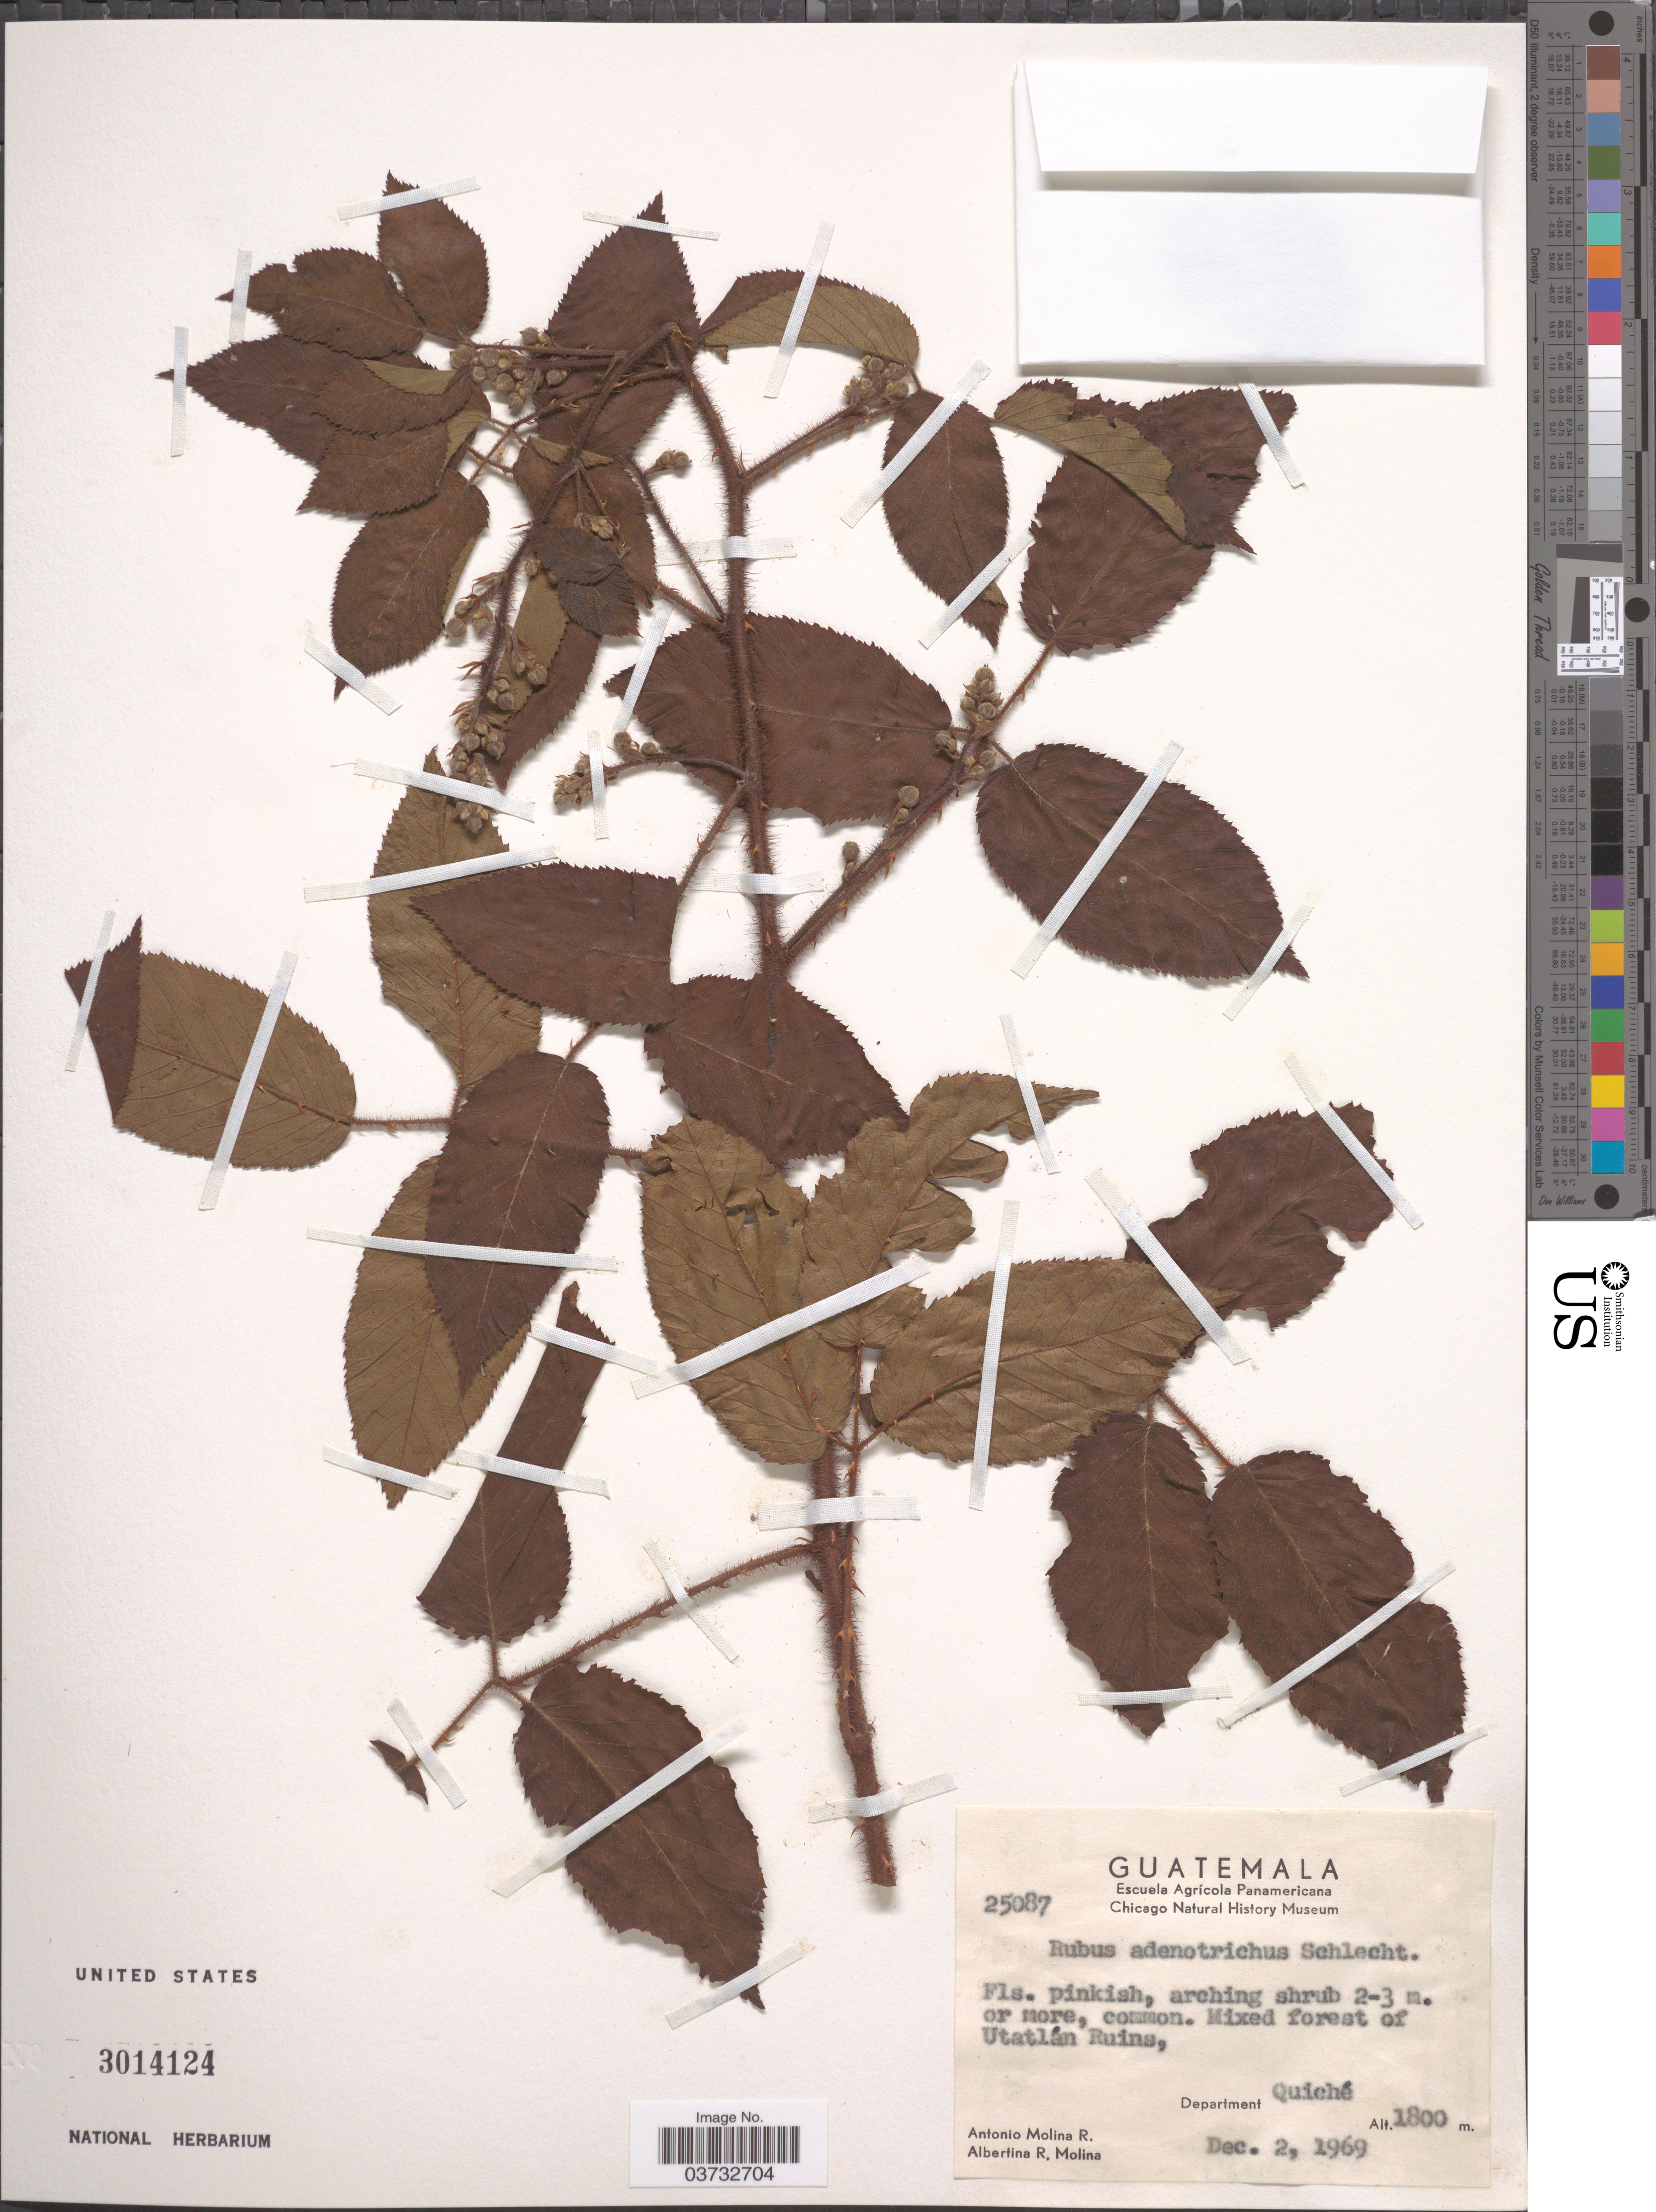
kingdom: Plantae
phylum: Tracheophyta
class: Magnoliopsida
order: Rosales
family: Rosaceae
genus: Rubus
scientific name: Rubus adenotrichos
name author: Schltdl.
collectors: A. Molina R. & A. R. Molina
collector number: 25087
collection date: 1969-12-02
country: Guatemala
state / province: El Quiche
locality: Mixed forest of Utatlán Ruins, Department Quiché.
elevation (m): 1800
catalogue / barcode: US 3014124